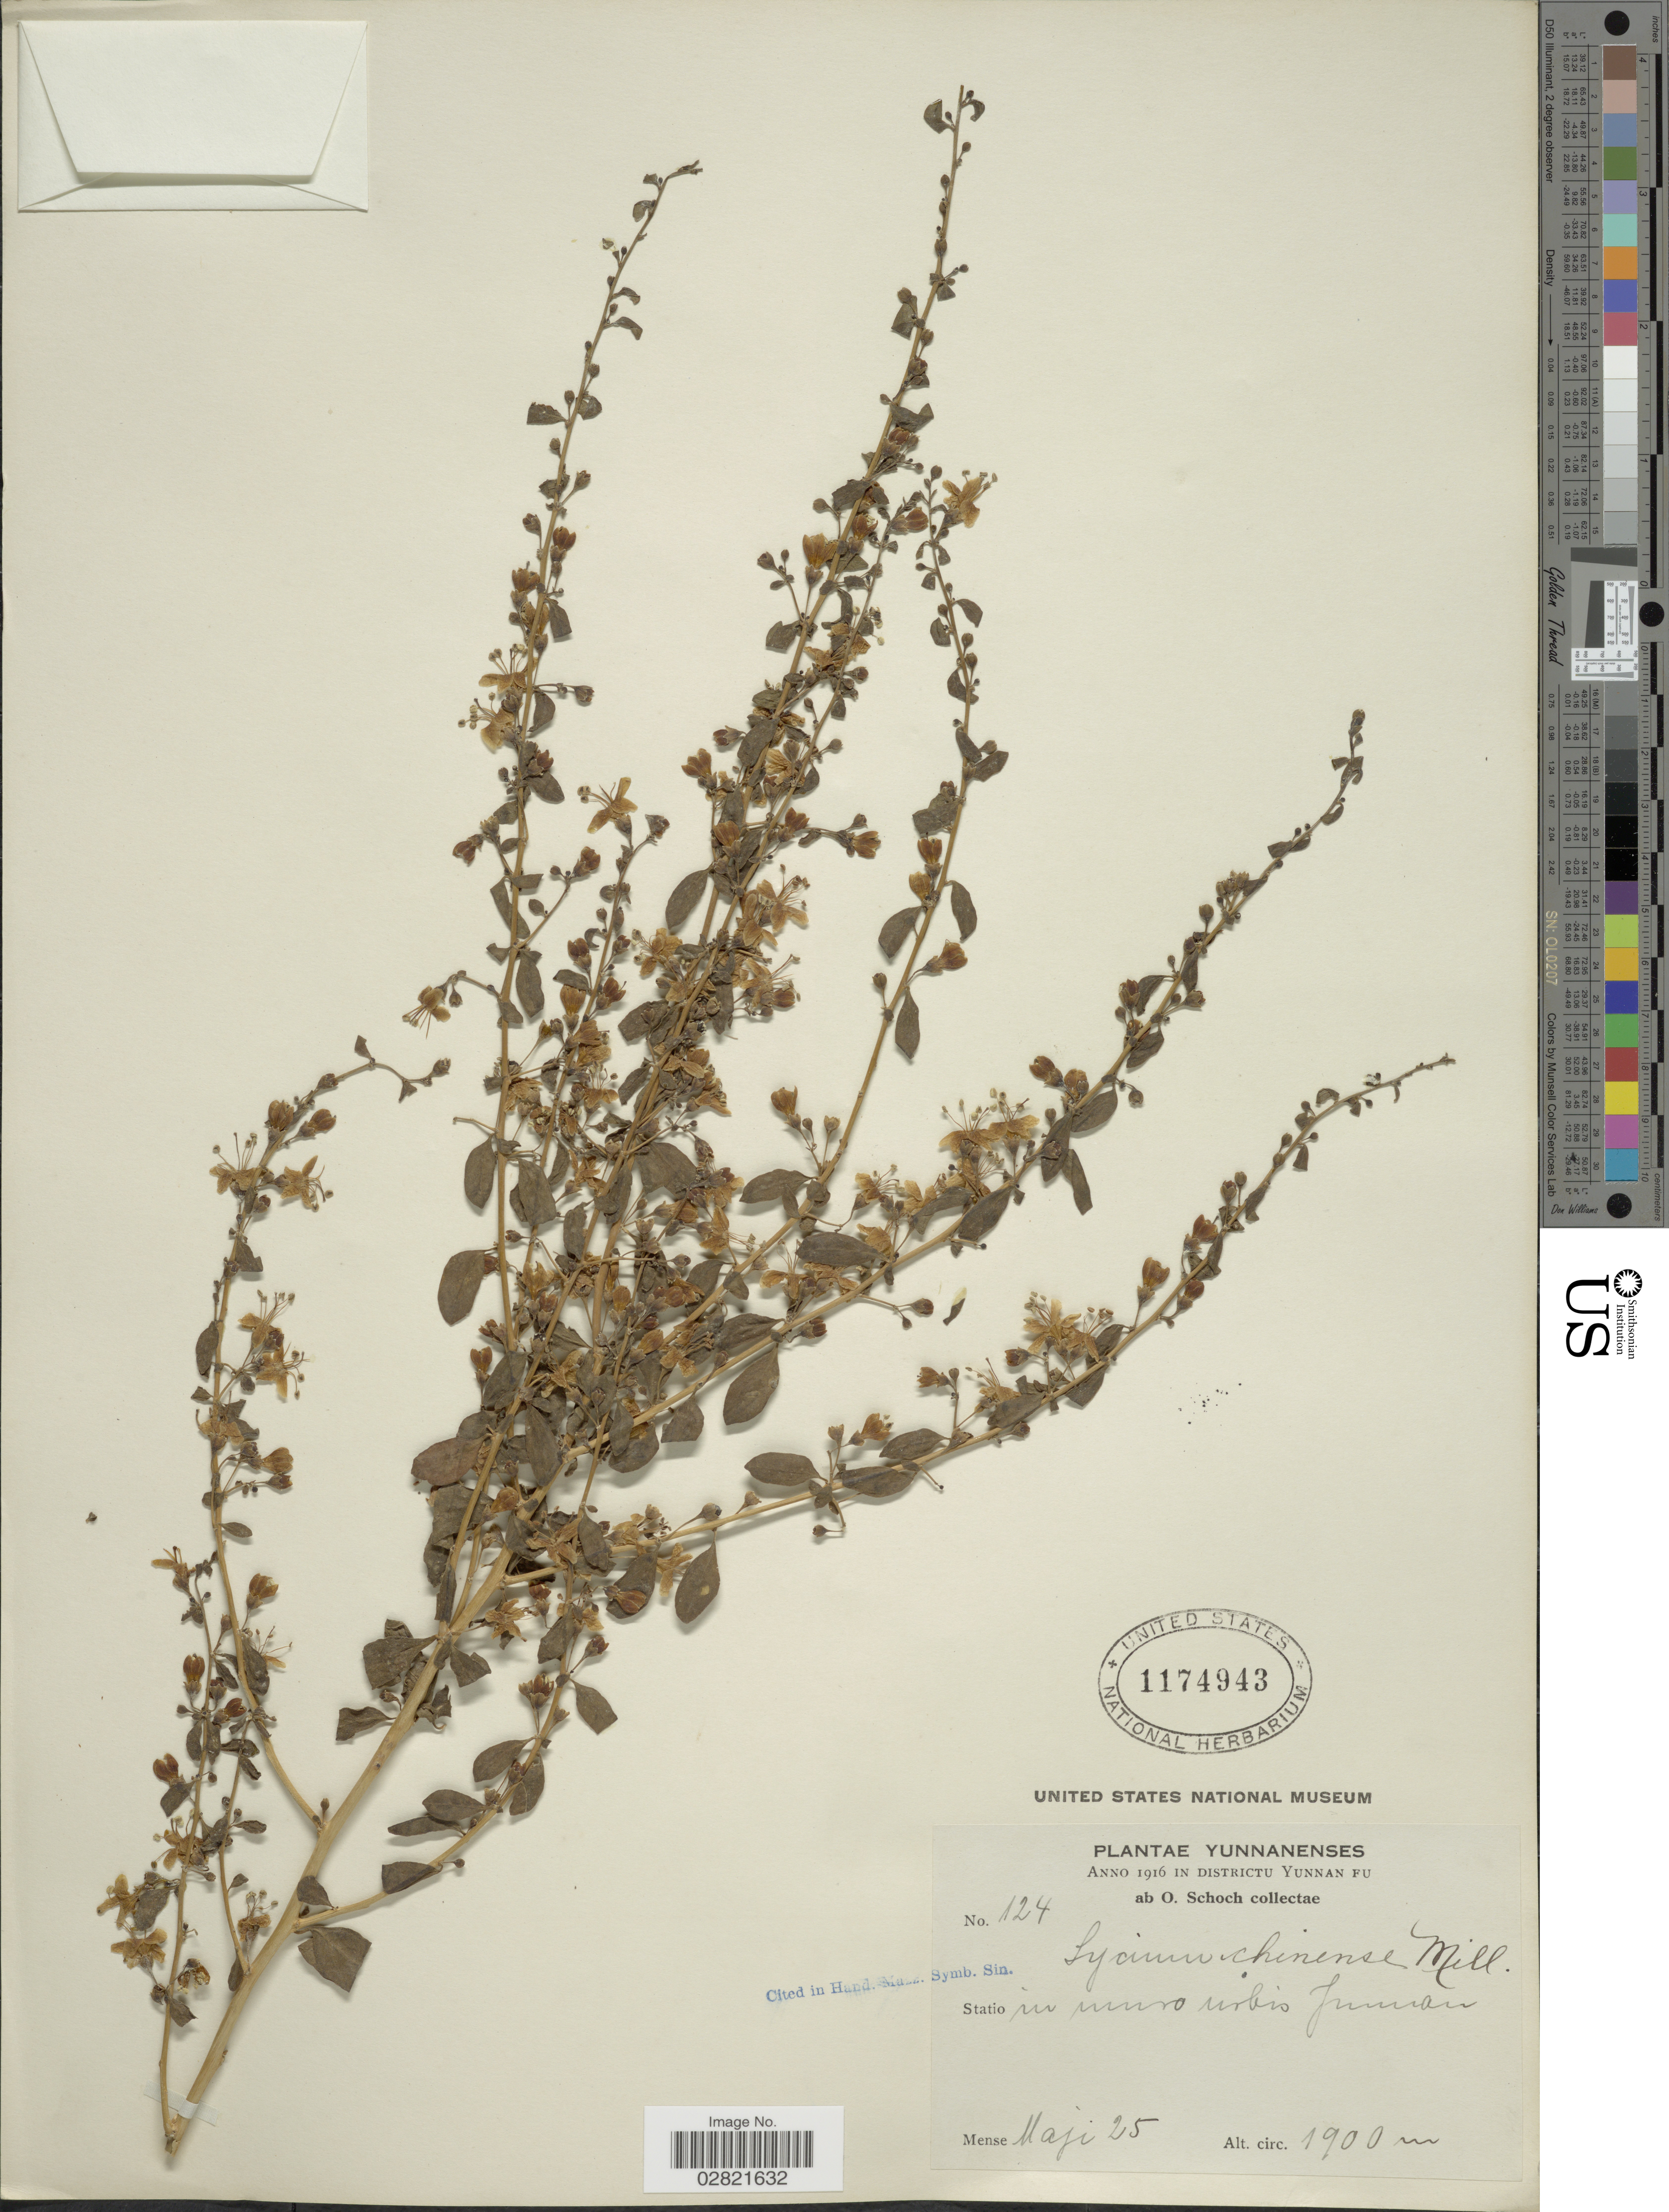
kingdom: Plantae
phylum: Tracheophyta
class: Magnoliopsida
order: Solanales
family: Solanaceae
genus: Lycium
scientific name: Lycium chinense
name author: Mill.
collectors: O. Schoch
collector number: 124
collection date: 1916-05-25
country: China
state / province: Yunnan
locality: Yunnanenses. In Districtu Yunnan Fu. Statio in muro nobis Junnan.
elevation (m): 1900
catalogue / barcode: US 1174943